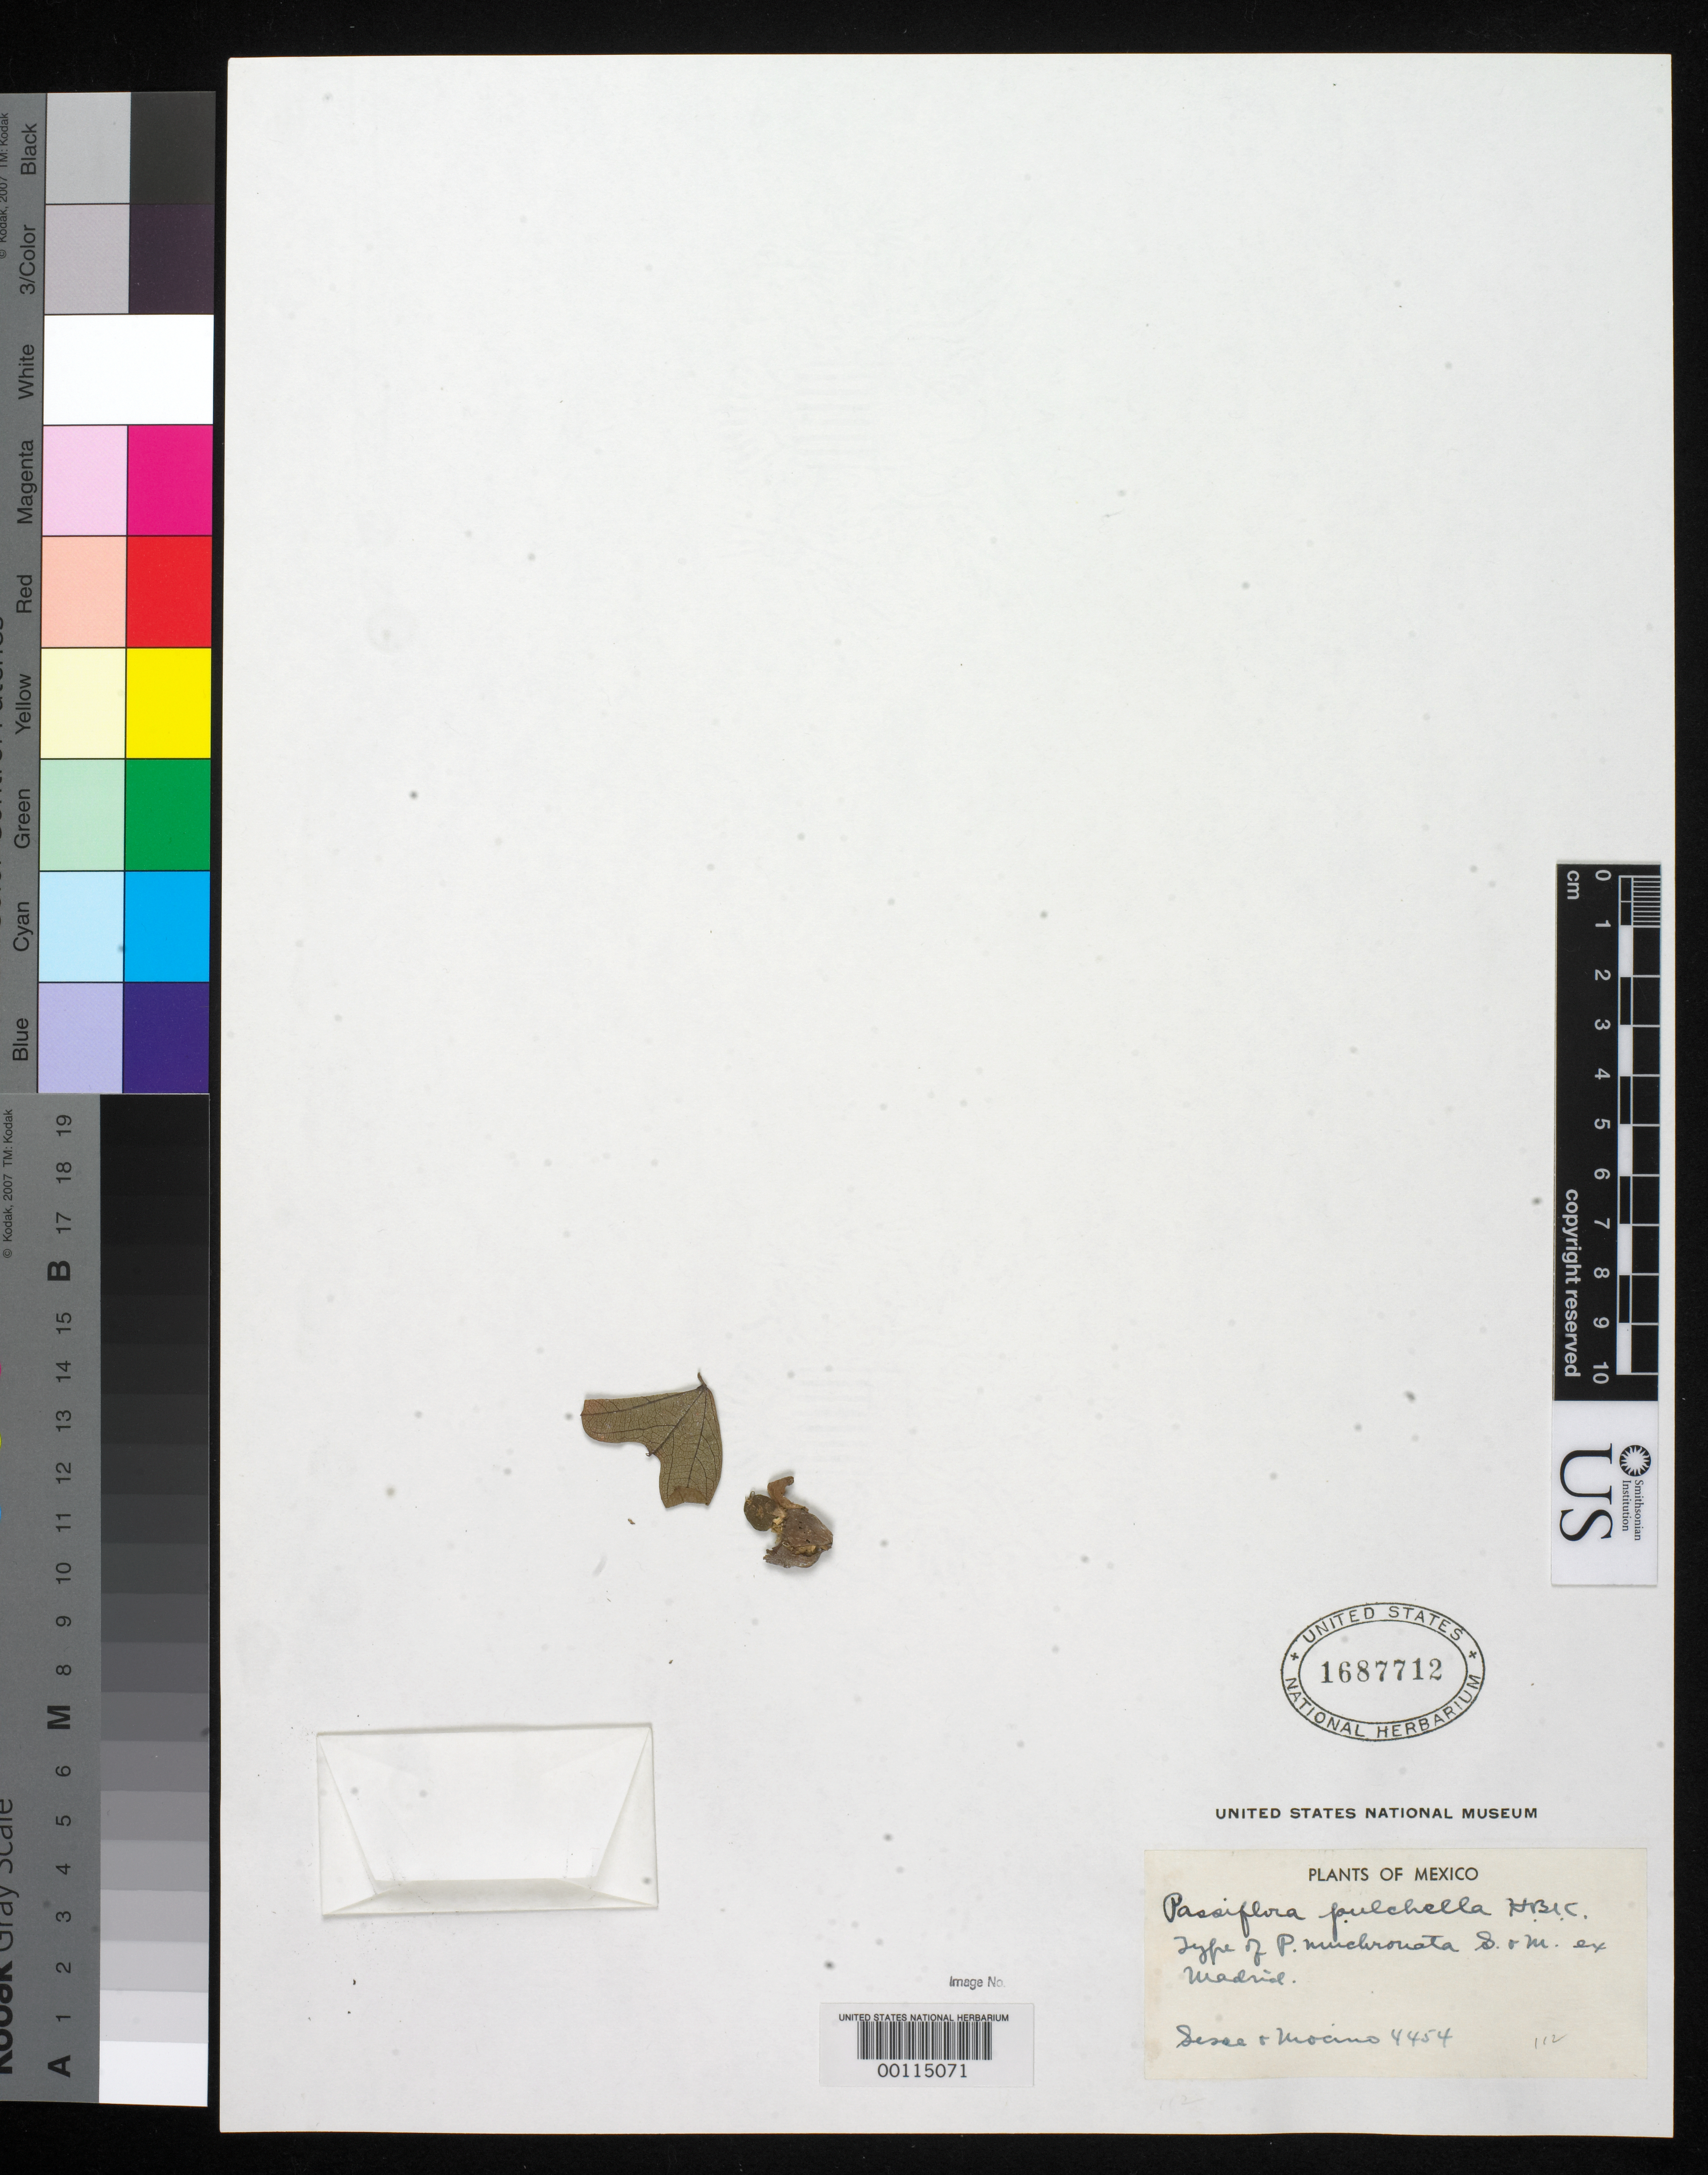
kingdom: Plantae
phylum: Tracheophyta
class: Magnoliopsida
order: Malpighiales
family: Passifloraceae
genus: Passiflora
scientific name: Passiflora mucronata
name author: Sessé & Moc.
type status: Type Fragment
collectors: M. Sessé y Lacasta & J. M. Mociño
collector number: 4454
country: Mexico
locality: E of Monserrat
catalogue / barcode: US 1687712